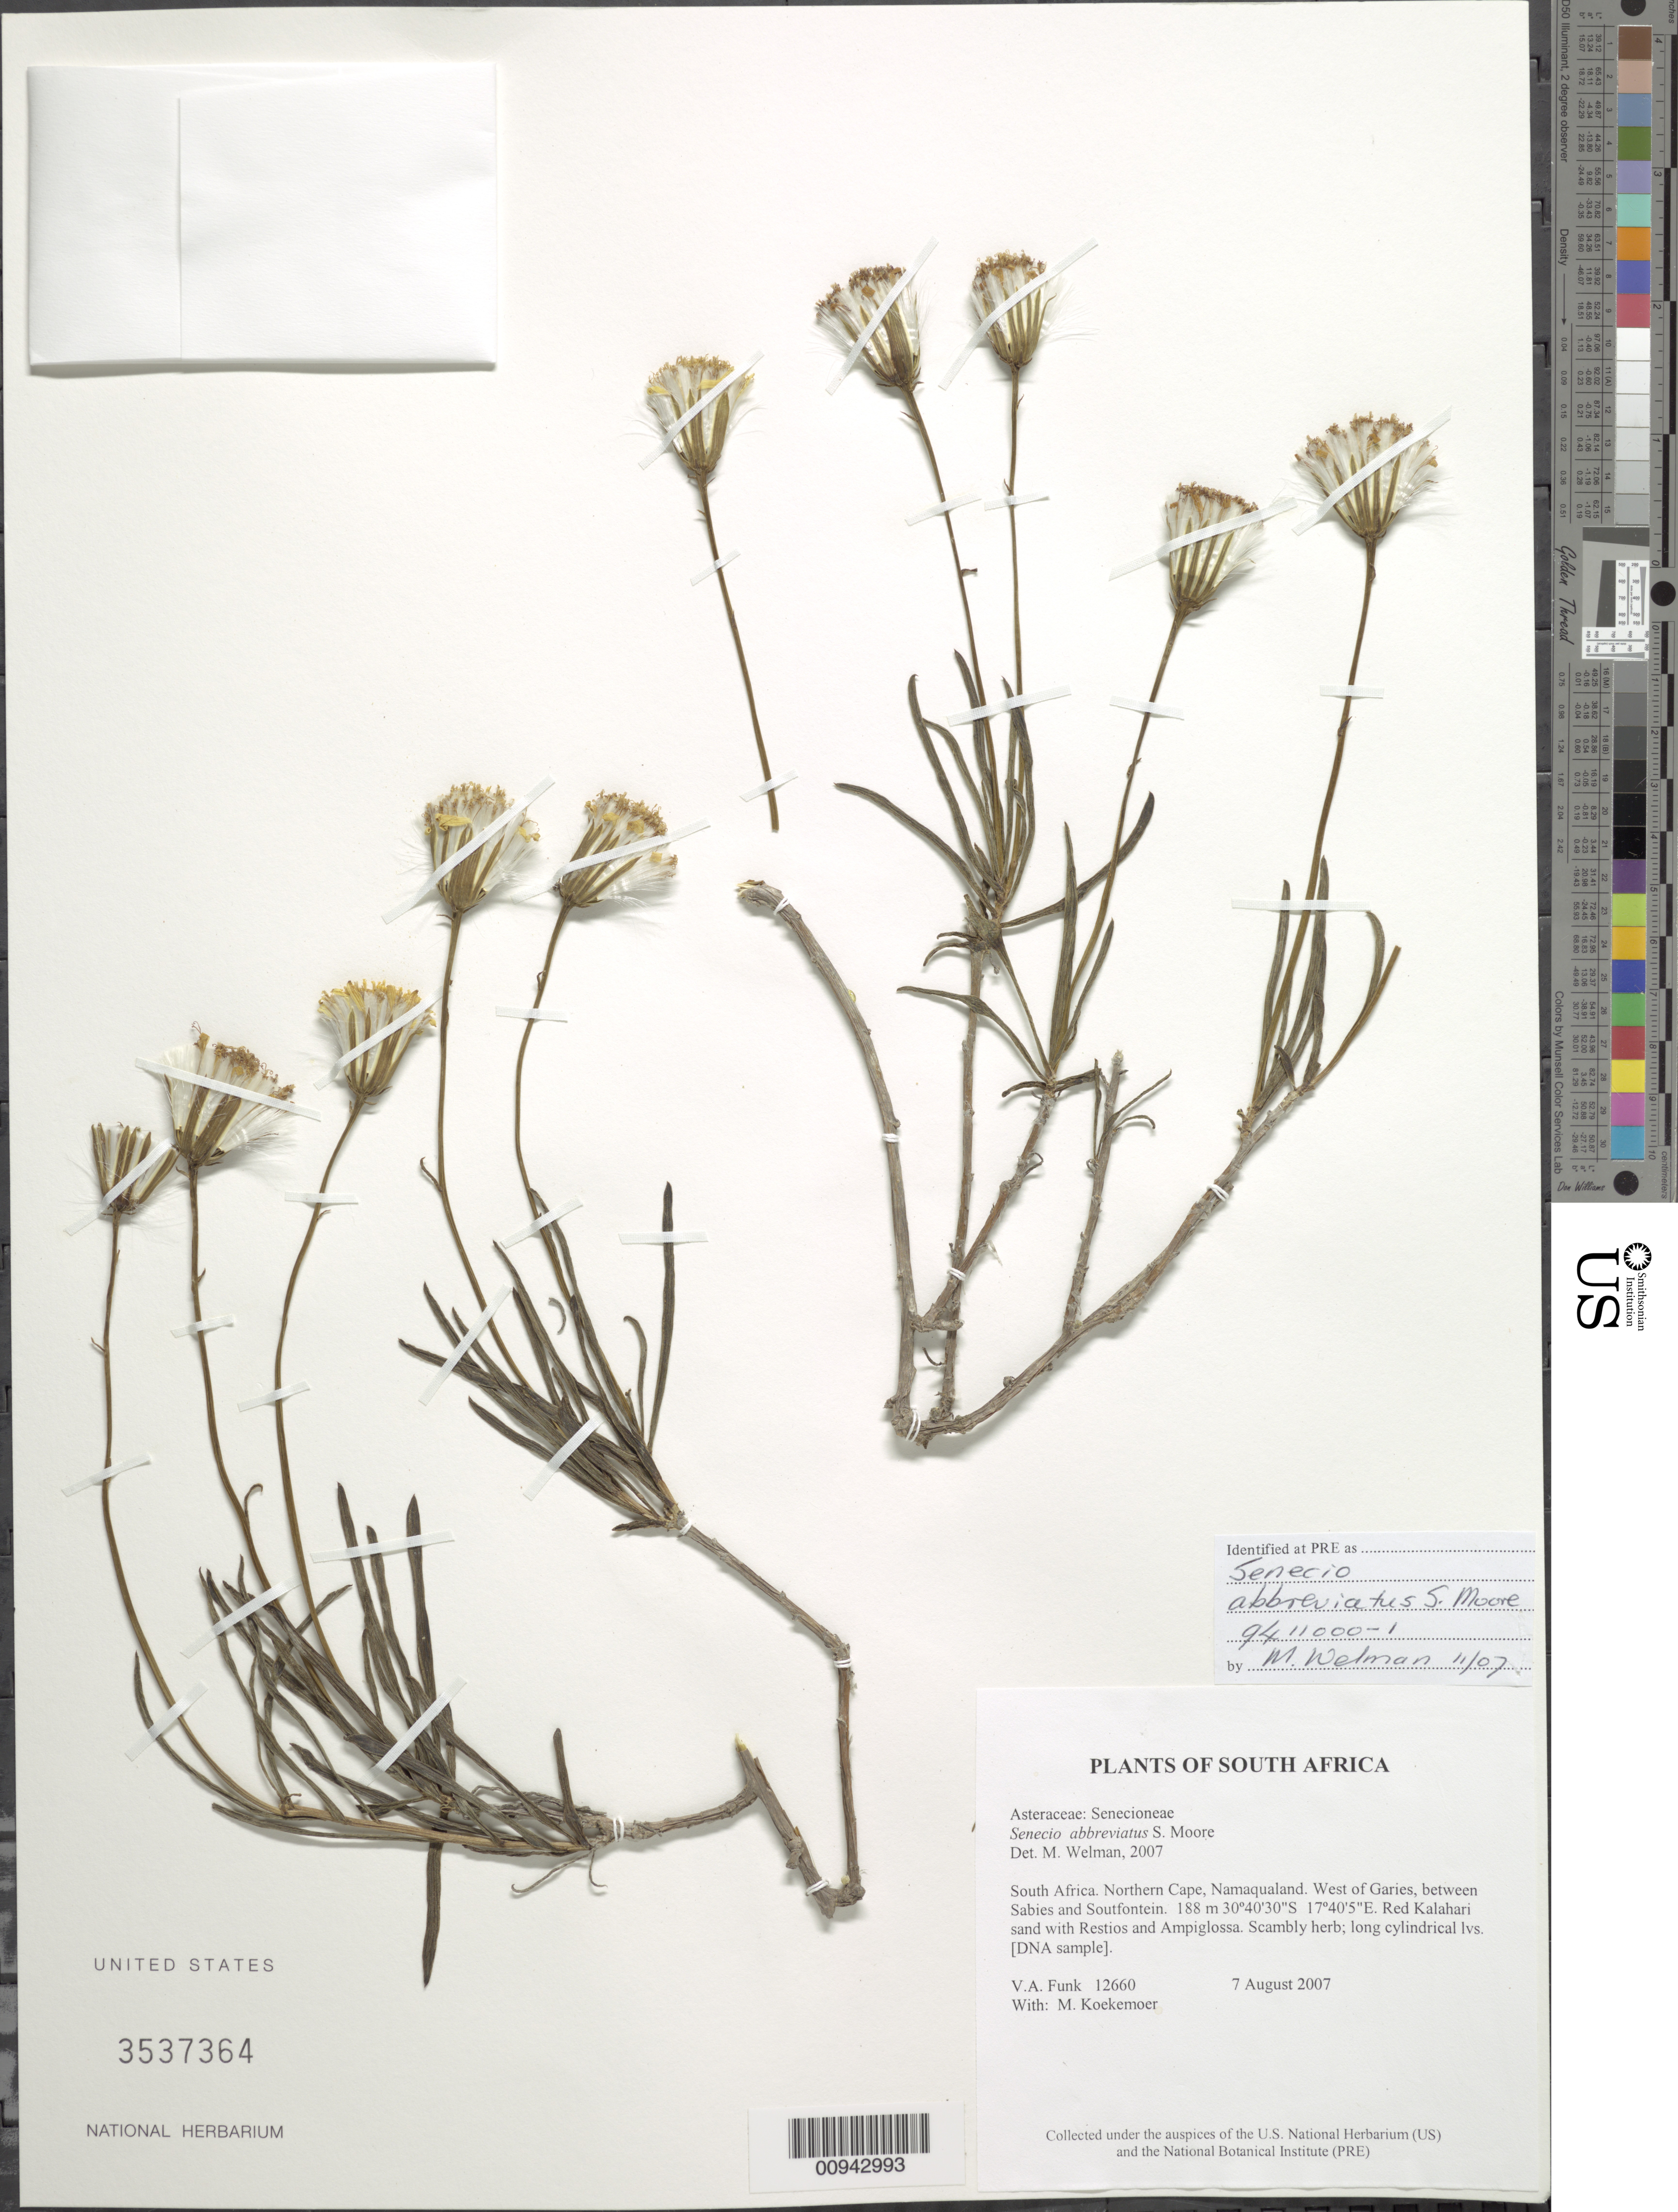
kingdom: Plantae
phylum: Tracheophyta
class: Magnoliopsida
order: Asterales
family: Asteraceae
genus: Senecio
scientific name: Senecio abbreviatus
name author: S. Moore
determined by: Welman, M.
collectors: V. Funk & M. Koekemoer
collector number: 12660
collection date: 2007-08-07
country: South Africa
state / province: Northern Cape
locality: West of Garies, between Sabies and Soutfontein, Namaqualand.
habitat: Red Kalahari sand with Restios and Ampiglossa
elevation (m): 188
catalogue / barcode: US 3537364